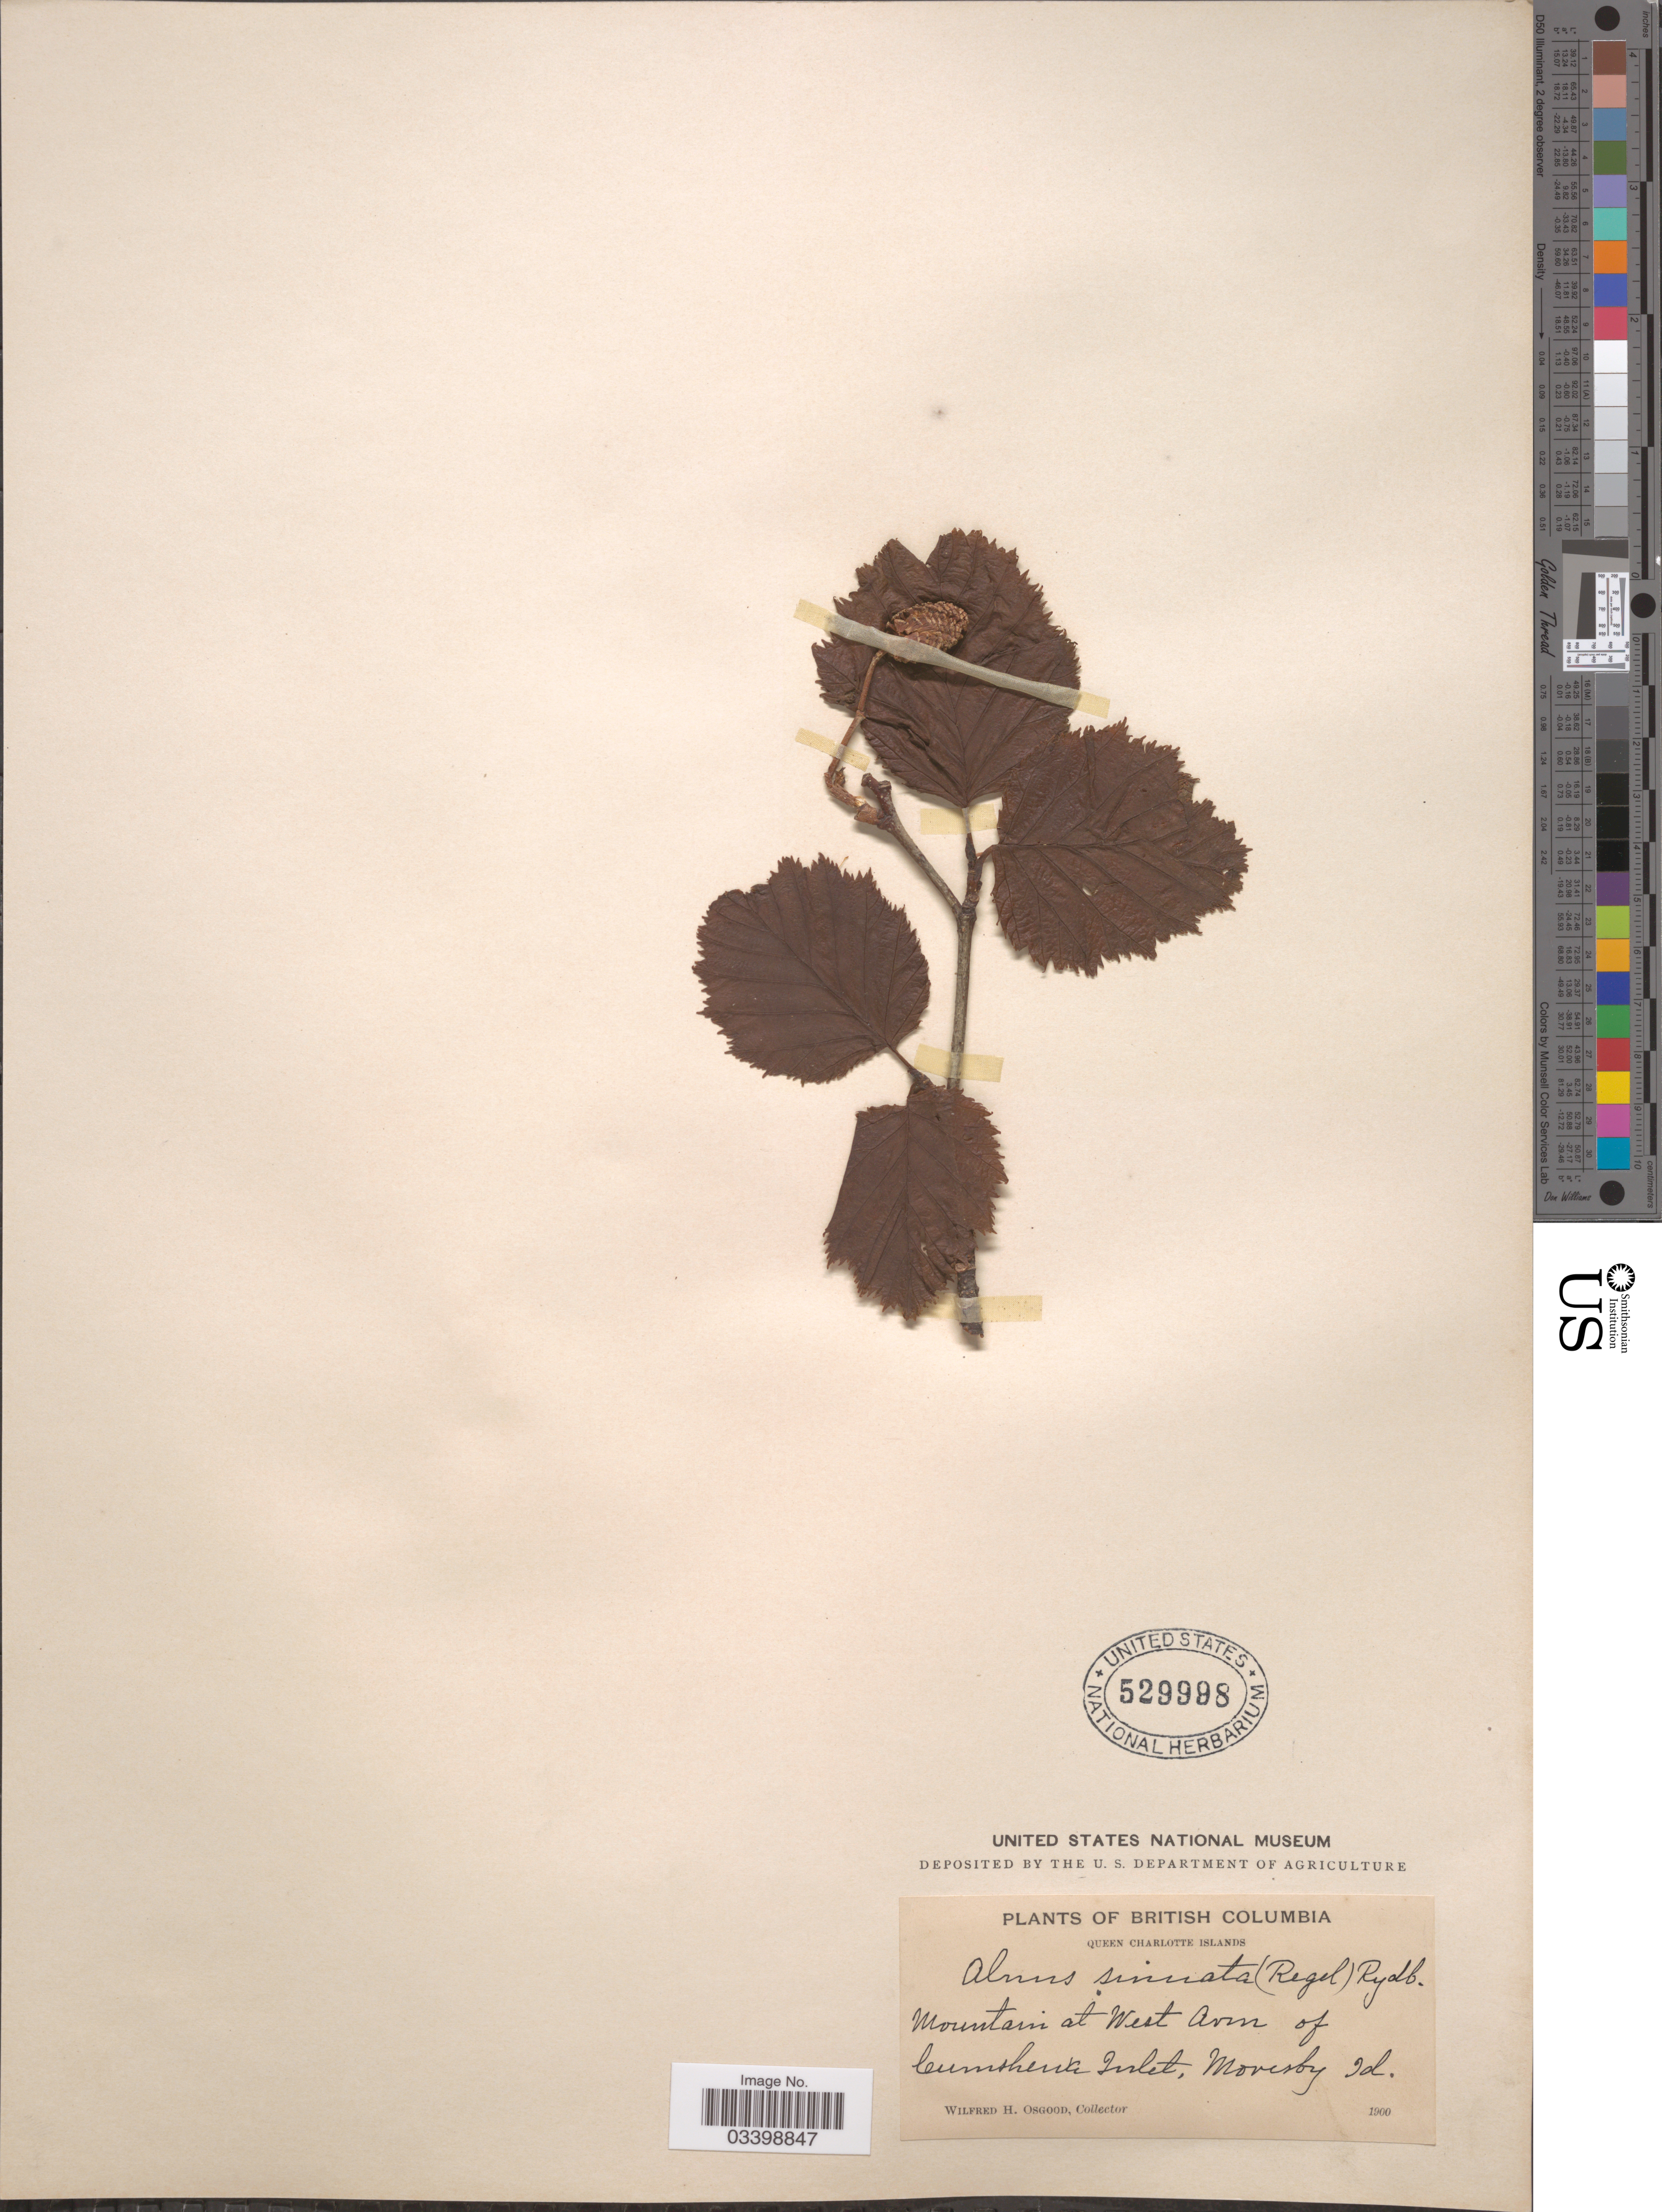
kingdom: Plantae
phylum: Tracheophyta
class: Magnoliopsida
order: Fagales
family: Betulaceae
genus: Alnus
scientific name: Alnus viridis subsp. sinuata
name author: Regel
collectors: W. Osgood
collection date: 1900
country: Canada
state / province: British Columbia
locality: Queen Charlotte Islands. Mountain at West Arm of Cumshewa Inlet, Moresby Id.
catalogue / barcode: US 529998